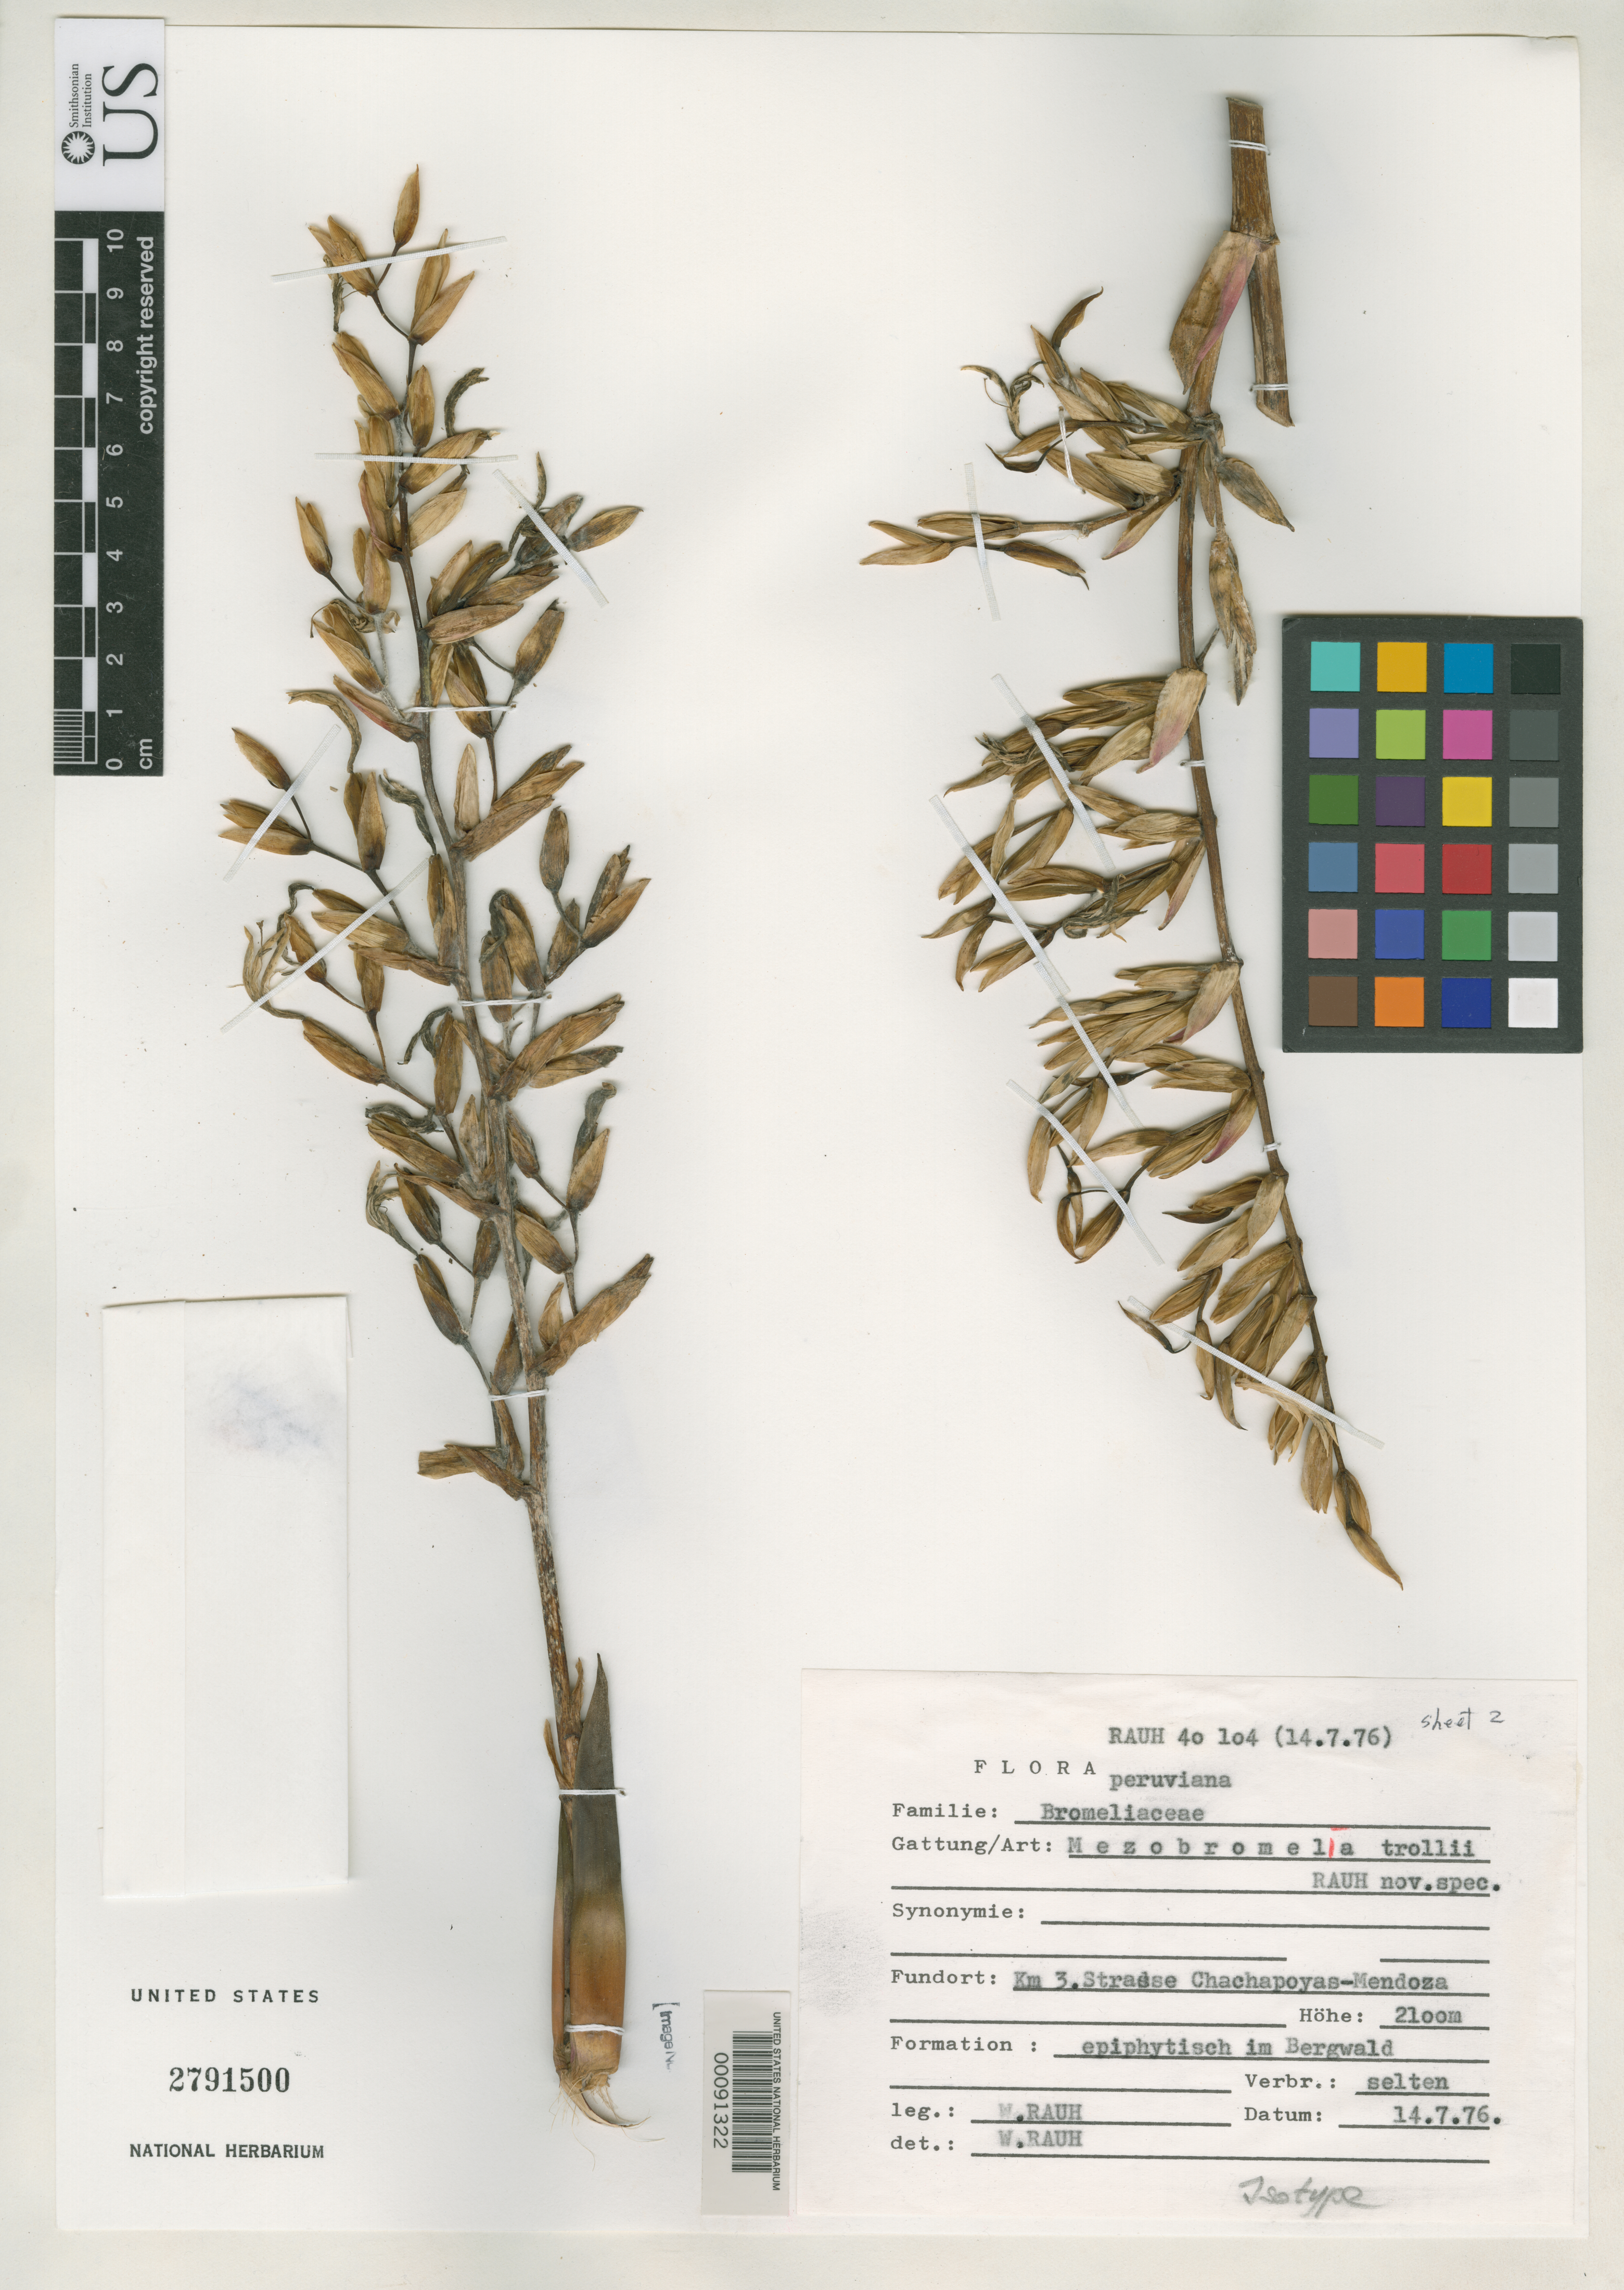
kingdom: Plantae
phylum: Tracheophyta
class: Liliopsida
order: Poales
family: Bromeliaceae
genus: Mezobromelia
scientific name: Mezobromelia trollii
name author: Rauh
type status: Isotype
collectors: W. Rauh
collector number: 40104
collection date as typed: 14 Jul 1976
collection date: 1976-07-14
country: Peru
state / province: Amazonas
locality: Between Chachapoyas and Mendoza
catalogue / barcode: US 2791500